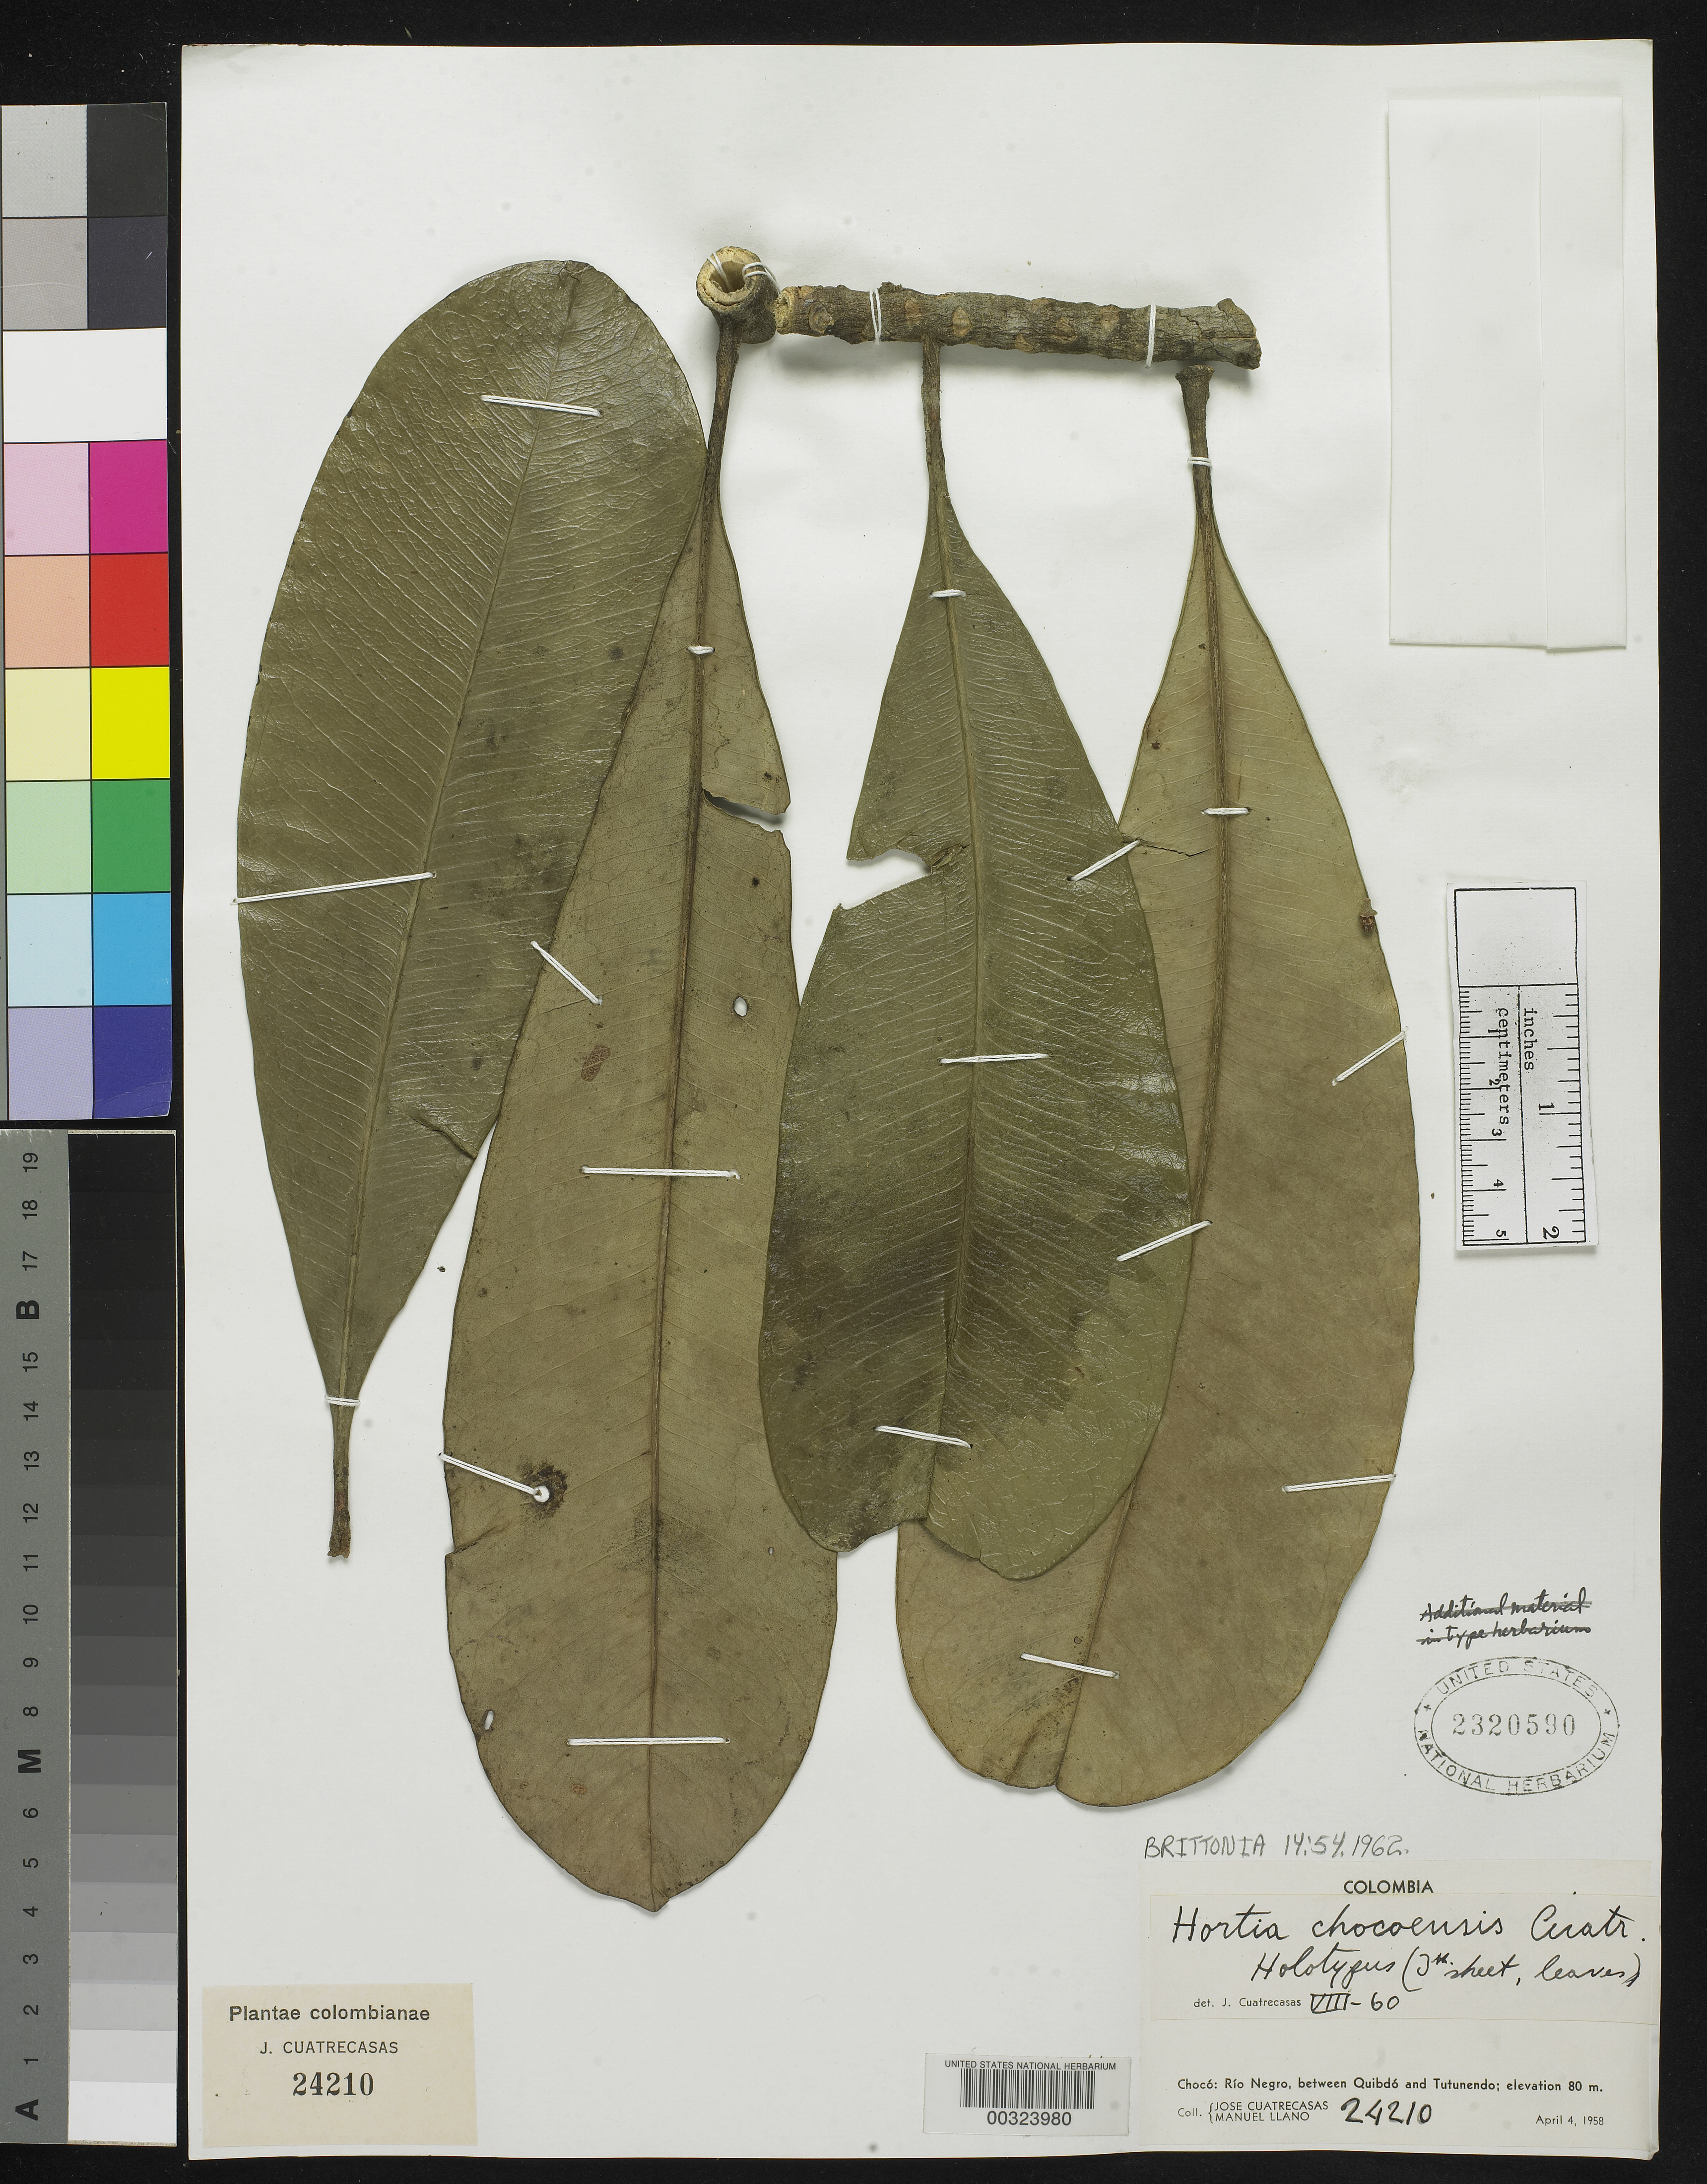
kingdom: Plantae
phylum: Tracheophyta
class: Magnoliopsida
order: Sapindales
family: Rutaceae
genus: Hortia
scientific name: Hortia chocoensis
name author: Cuatrec.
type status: Holotype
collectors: J. Cuatrecasas & M. Llano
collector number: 24210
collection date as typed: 04 Apr 1958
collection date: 1958-04-04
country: Colombia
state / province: Chocó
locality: Rio Negro, between Quibdo and TutUnendo.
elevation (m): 80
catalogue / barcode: US 2320590